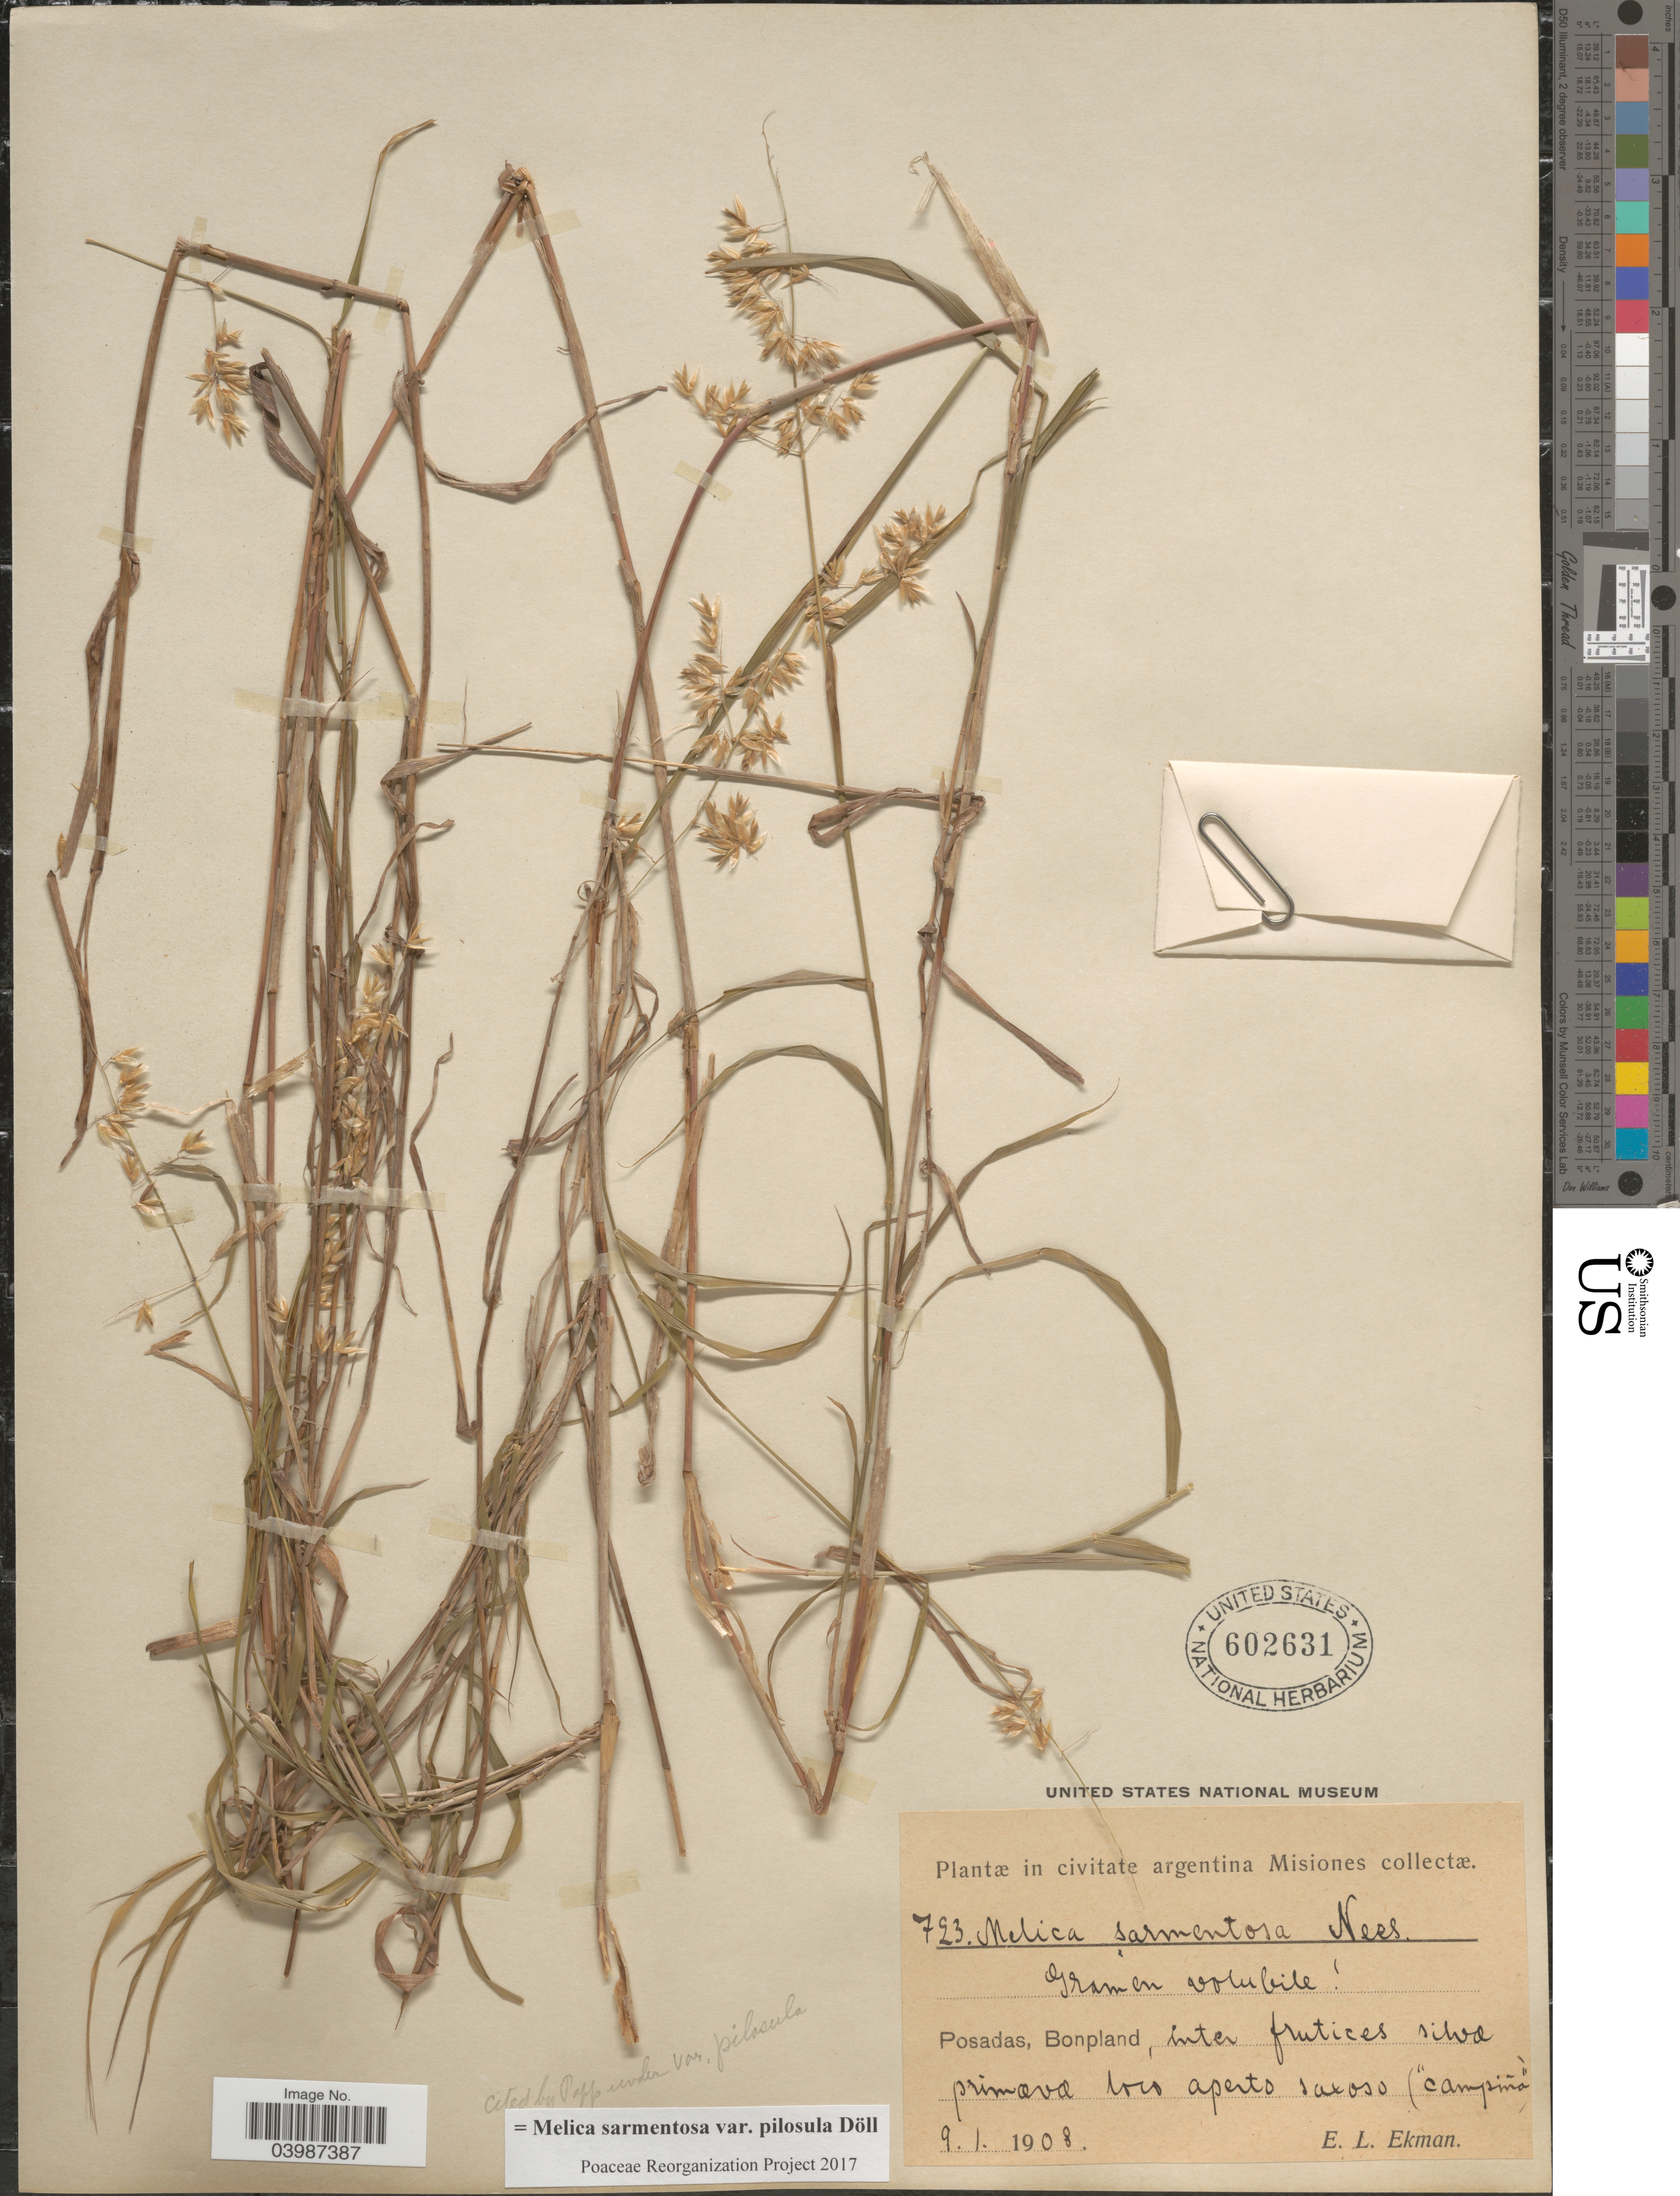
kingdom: Plantae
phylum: Tracheophyta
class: Liliopsida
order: Poales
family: Poaceae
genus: Melica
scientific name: Melica sarmentosa var. pilosula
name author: Döll in Mart.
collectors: E. L. Ekman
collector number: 723*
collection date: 1908-01-09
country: Argentina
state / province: Misiones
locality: Civitate argentina Misiones. Posadas, Bonpland, inter frutices silva primava loco aperto saxoso ("campiña").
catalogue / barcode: US 602631